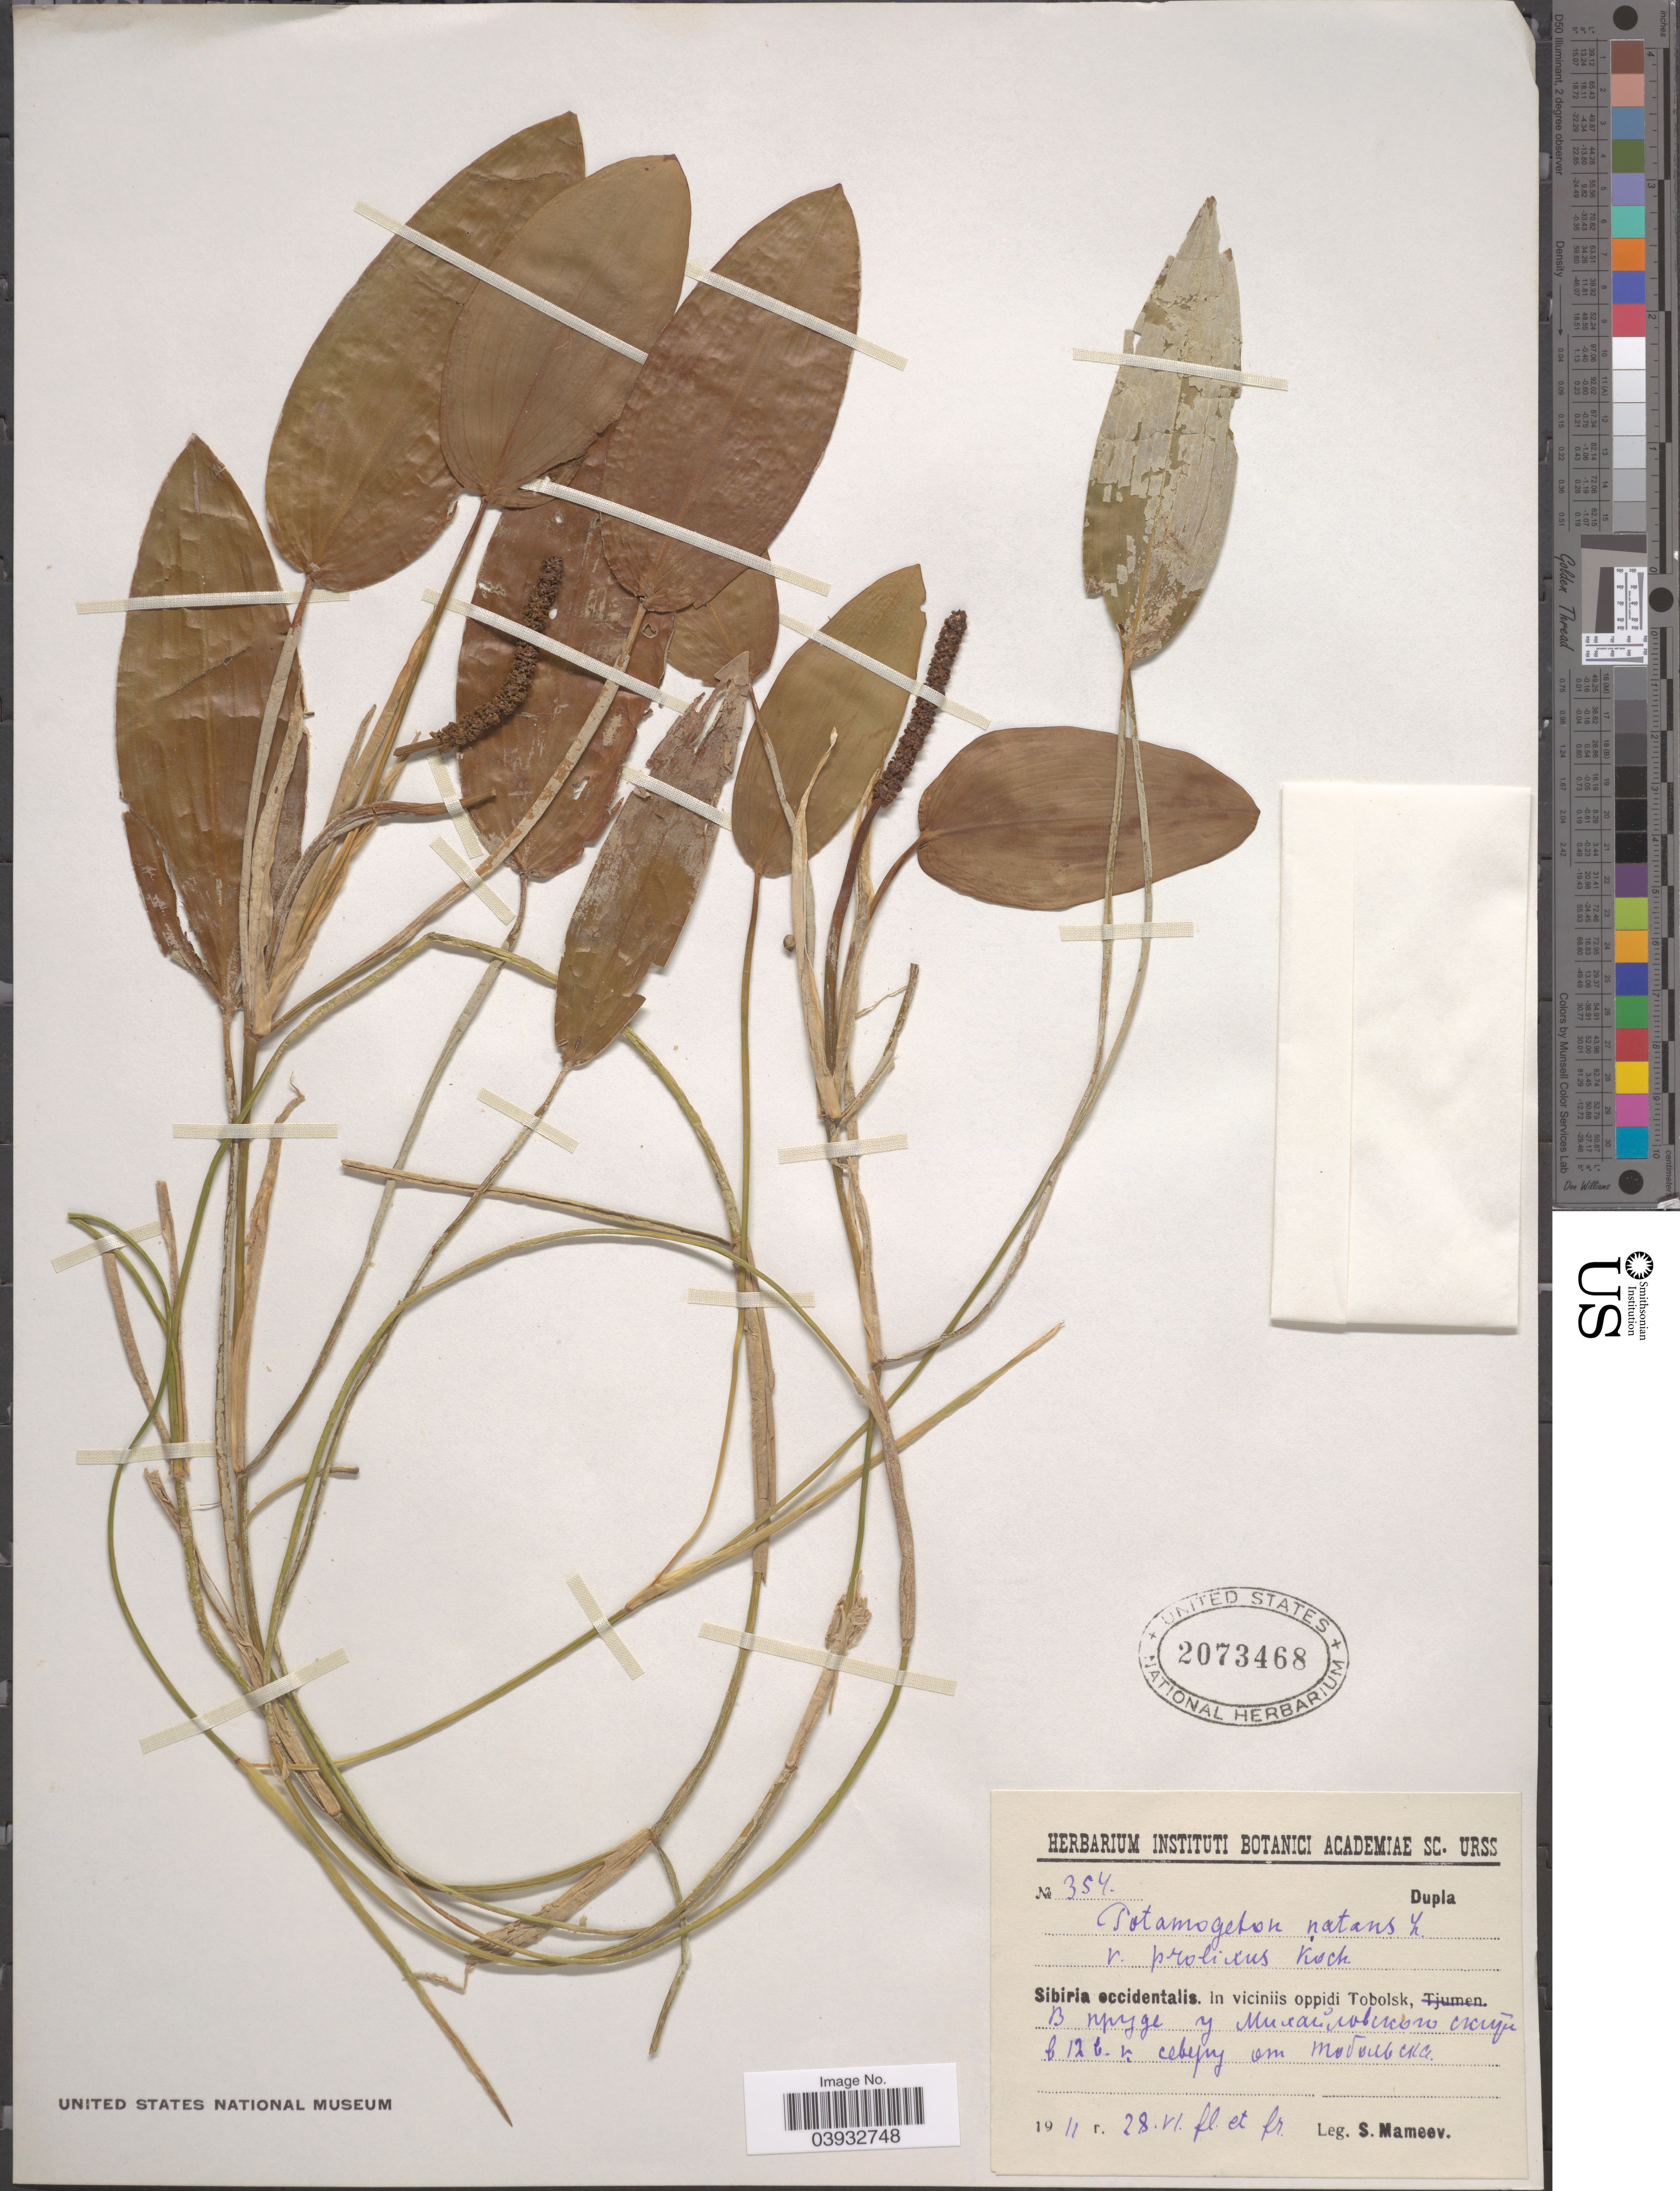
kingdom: Plantae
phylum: Tracheophyta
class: Liliopsida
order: Alismatales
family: Potamogetonaceae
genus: Potamogeton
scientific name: Potamogeton natans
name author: L.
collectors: S. Mameev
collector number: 354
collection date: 1911-06-28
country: Russian Federation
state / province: Tyumen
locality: Sibiria occidentalis. In viciniis oppidi Tobolsk. 12.8 km N from Tobolsk.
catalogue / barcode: US 2073468